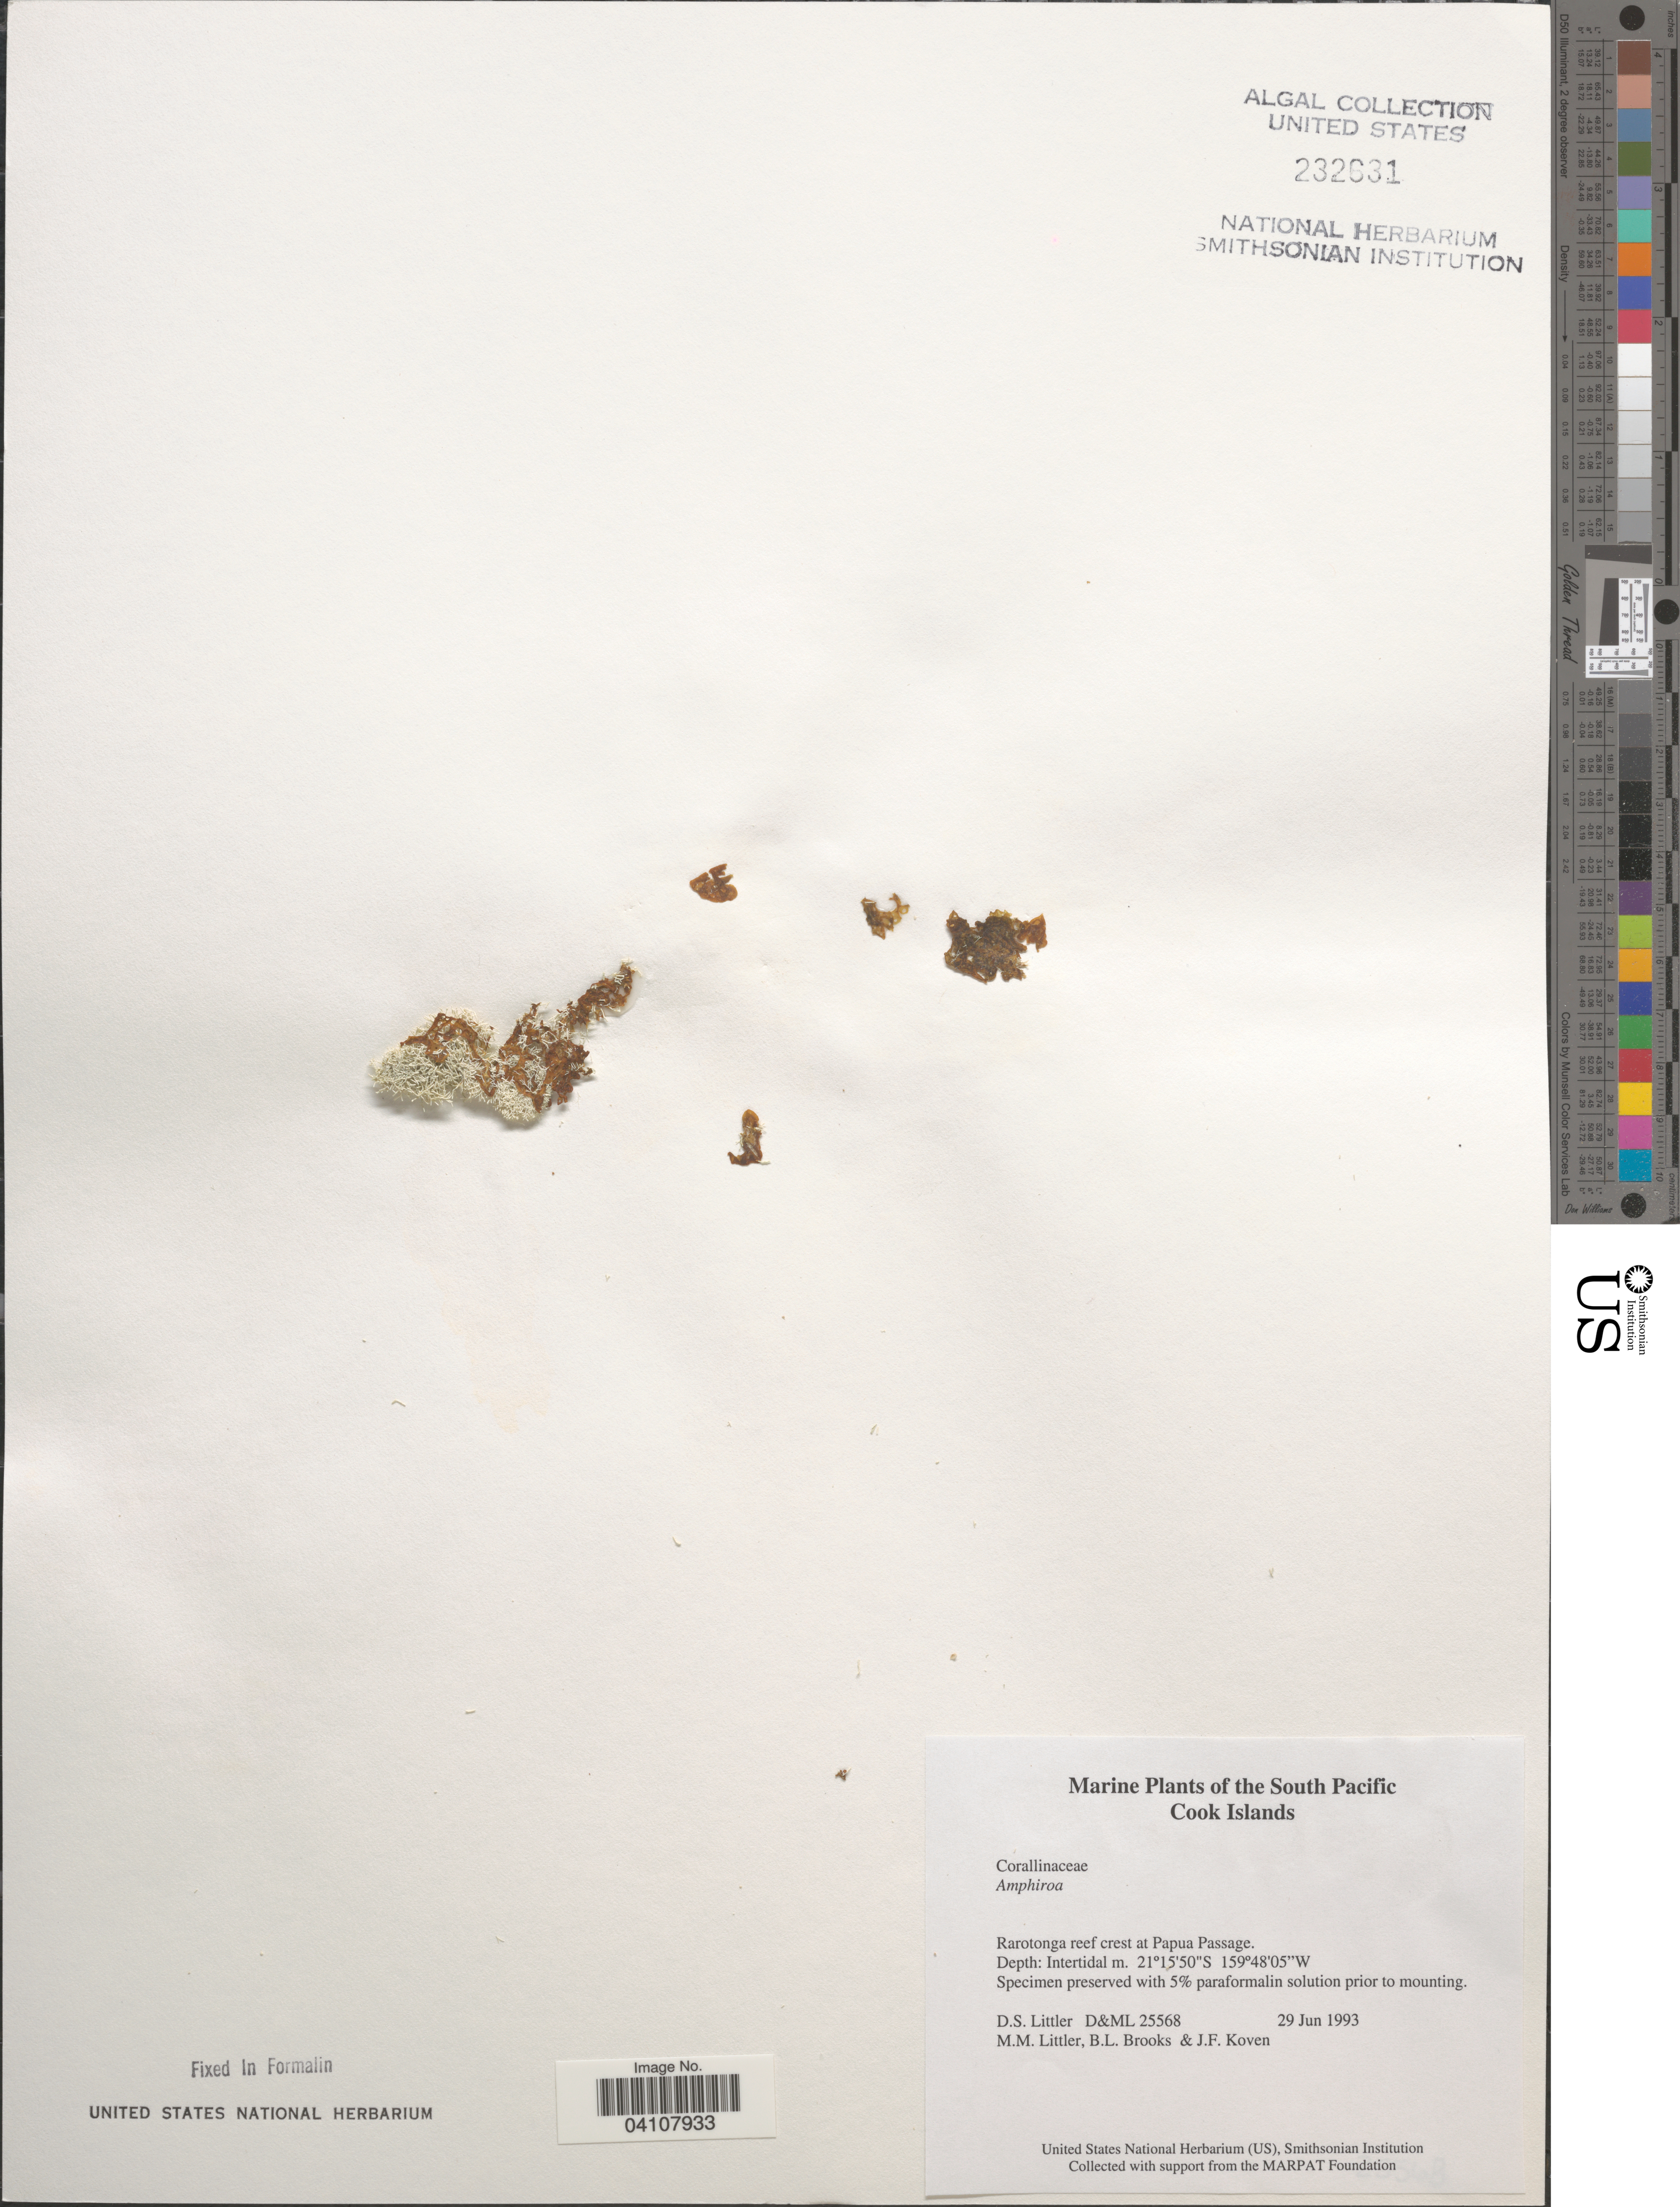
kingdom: Plantae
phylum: Rhodophyta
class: Florideophyceae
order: Corallinales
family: Lithophyllaceae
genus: Amphiroa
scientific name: Amphiroa sp.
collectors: D. S. Littler, B. Brooks & J. Koven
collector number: D&ML25568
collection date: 1993-06-29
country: Cook Islands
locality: The South Pacific. Rarotonga reef crest at Papua Passage.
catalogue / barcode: US 232631